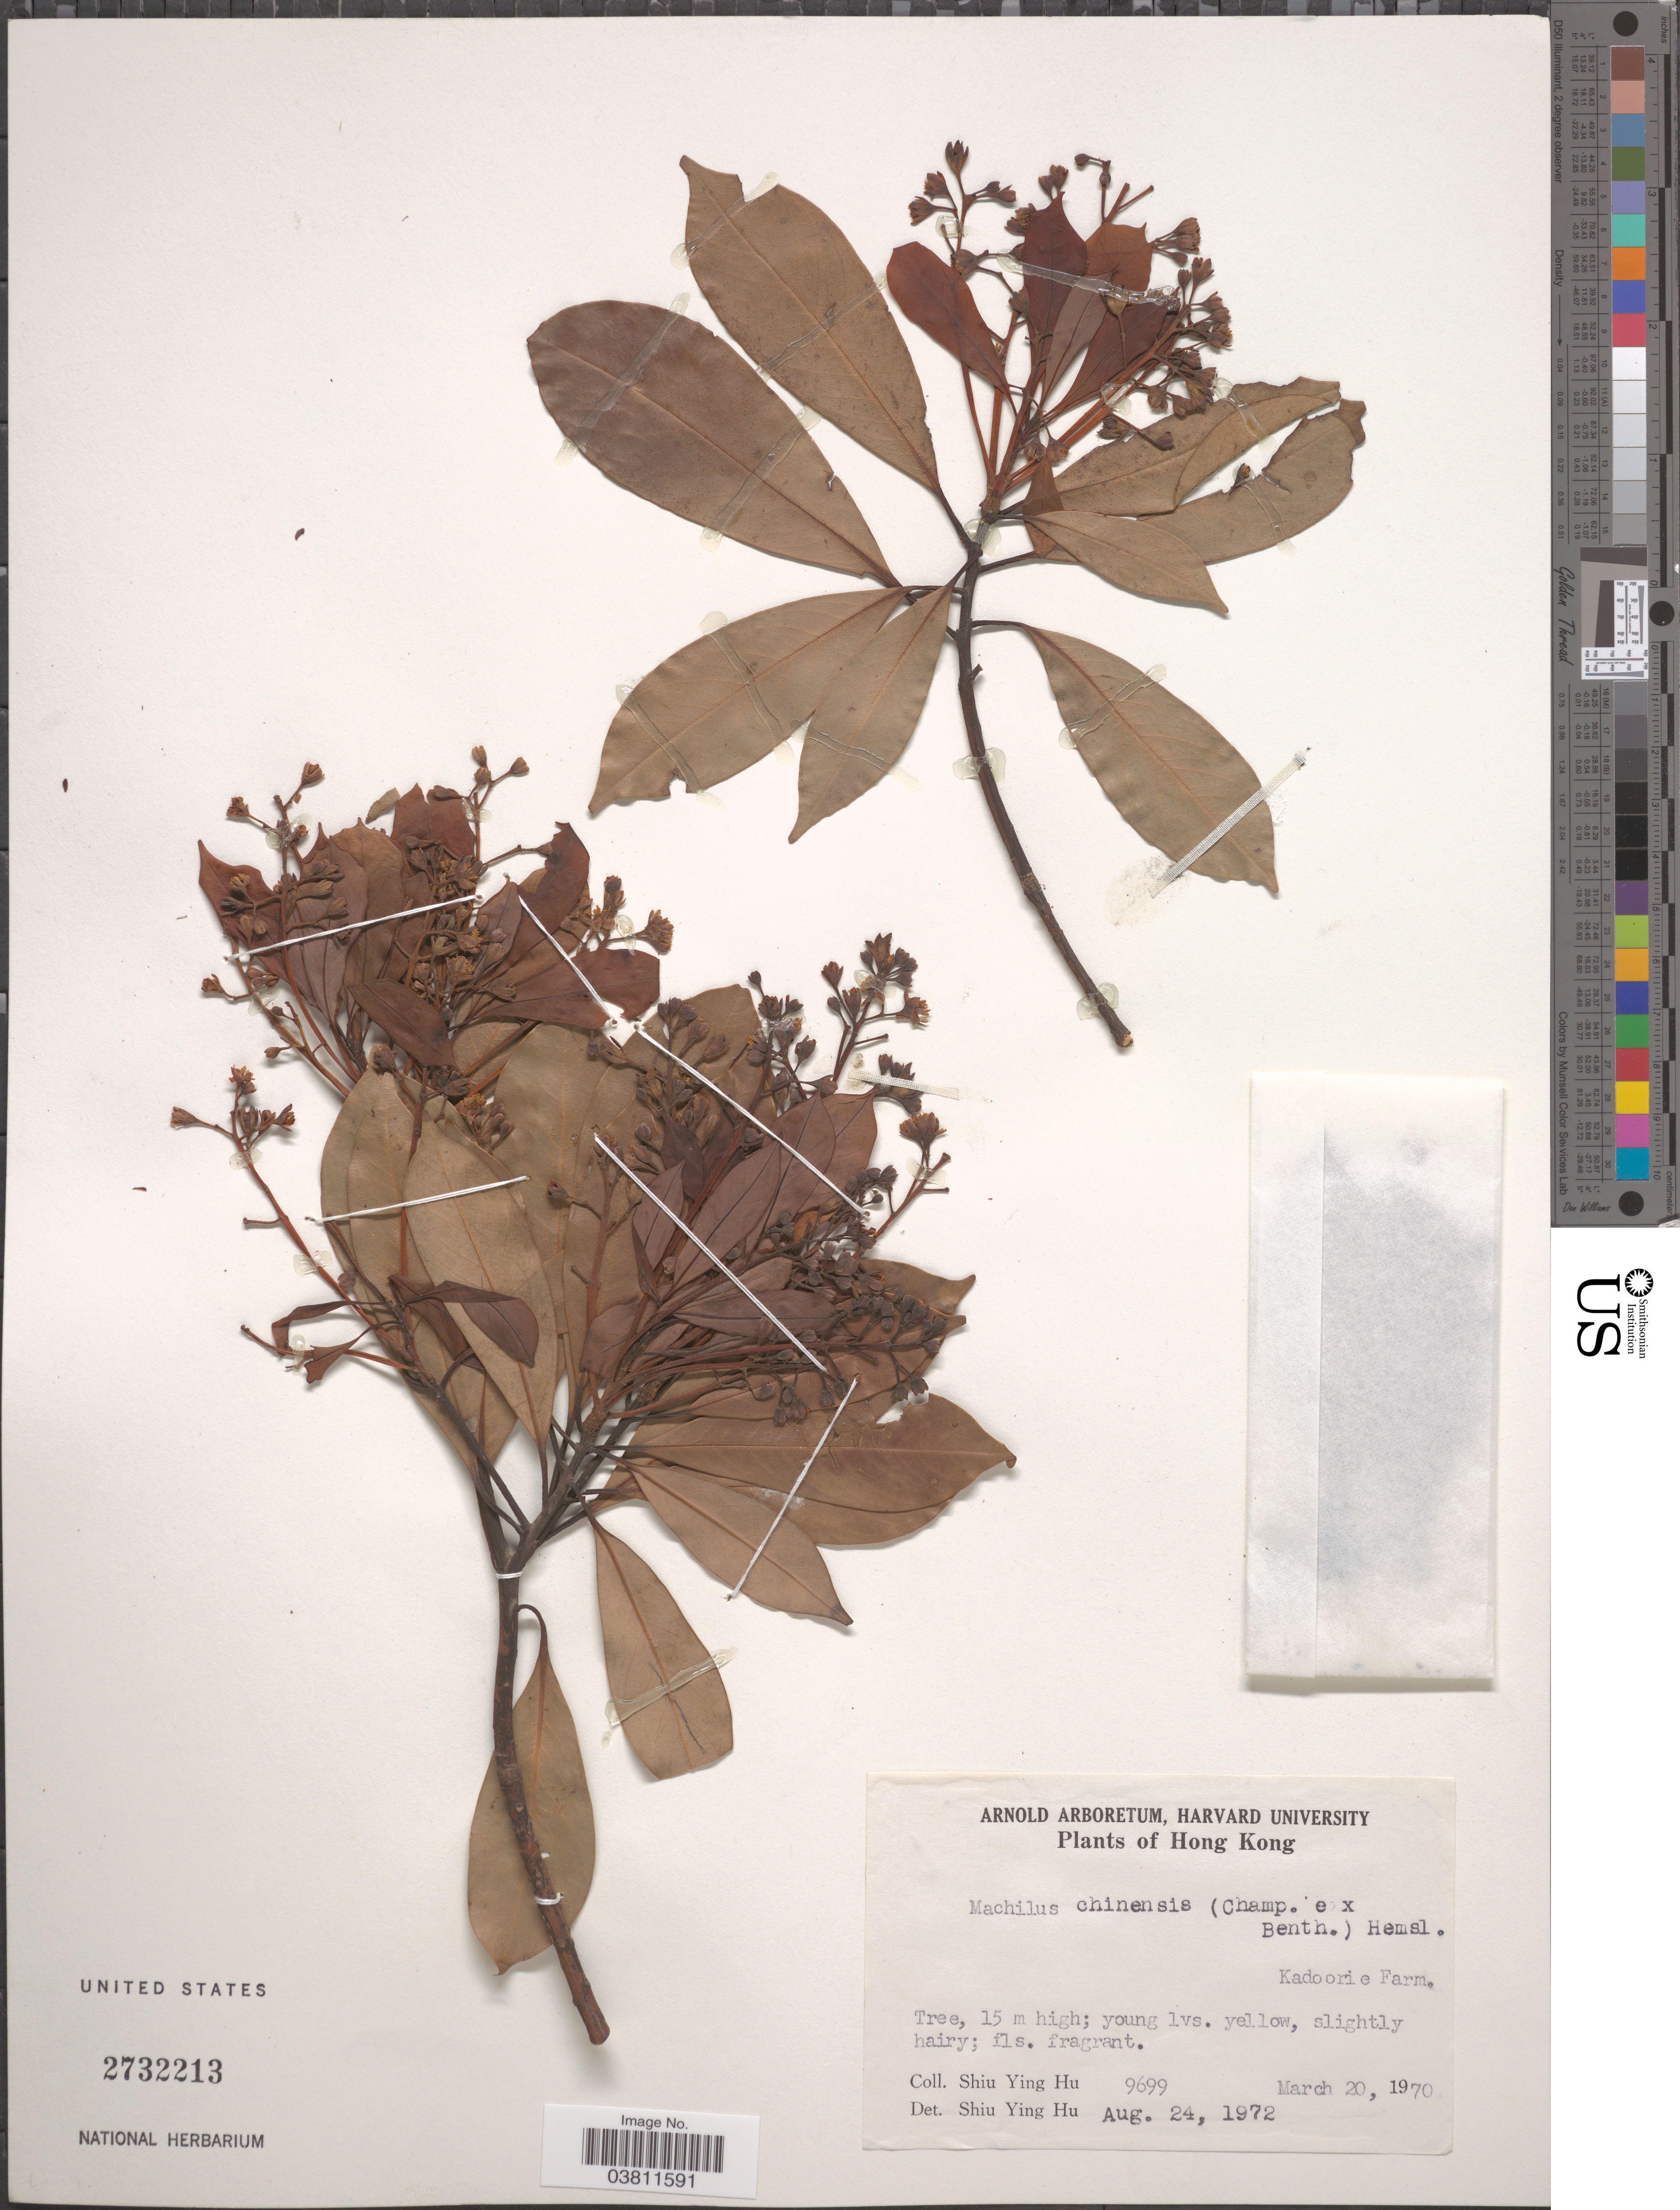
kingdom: Plantae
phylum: Tracheophyta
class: Magnoliopsida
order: Laurales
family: Lauraceae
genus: Machilus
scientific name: Machilus chinensis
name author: (Benth.) Hemsl.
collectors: S. Y. Hu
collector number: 9699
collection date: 1970-03-20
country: China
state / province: Hong Kong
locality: Kadoorie Farm.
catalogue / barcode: US 2732213